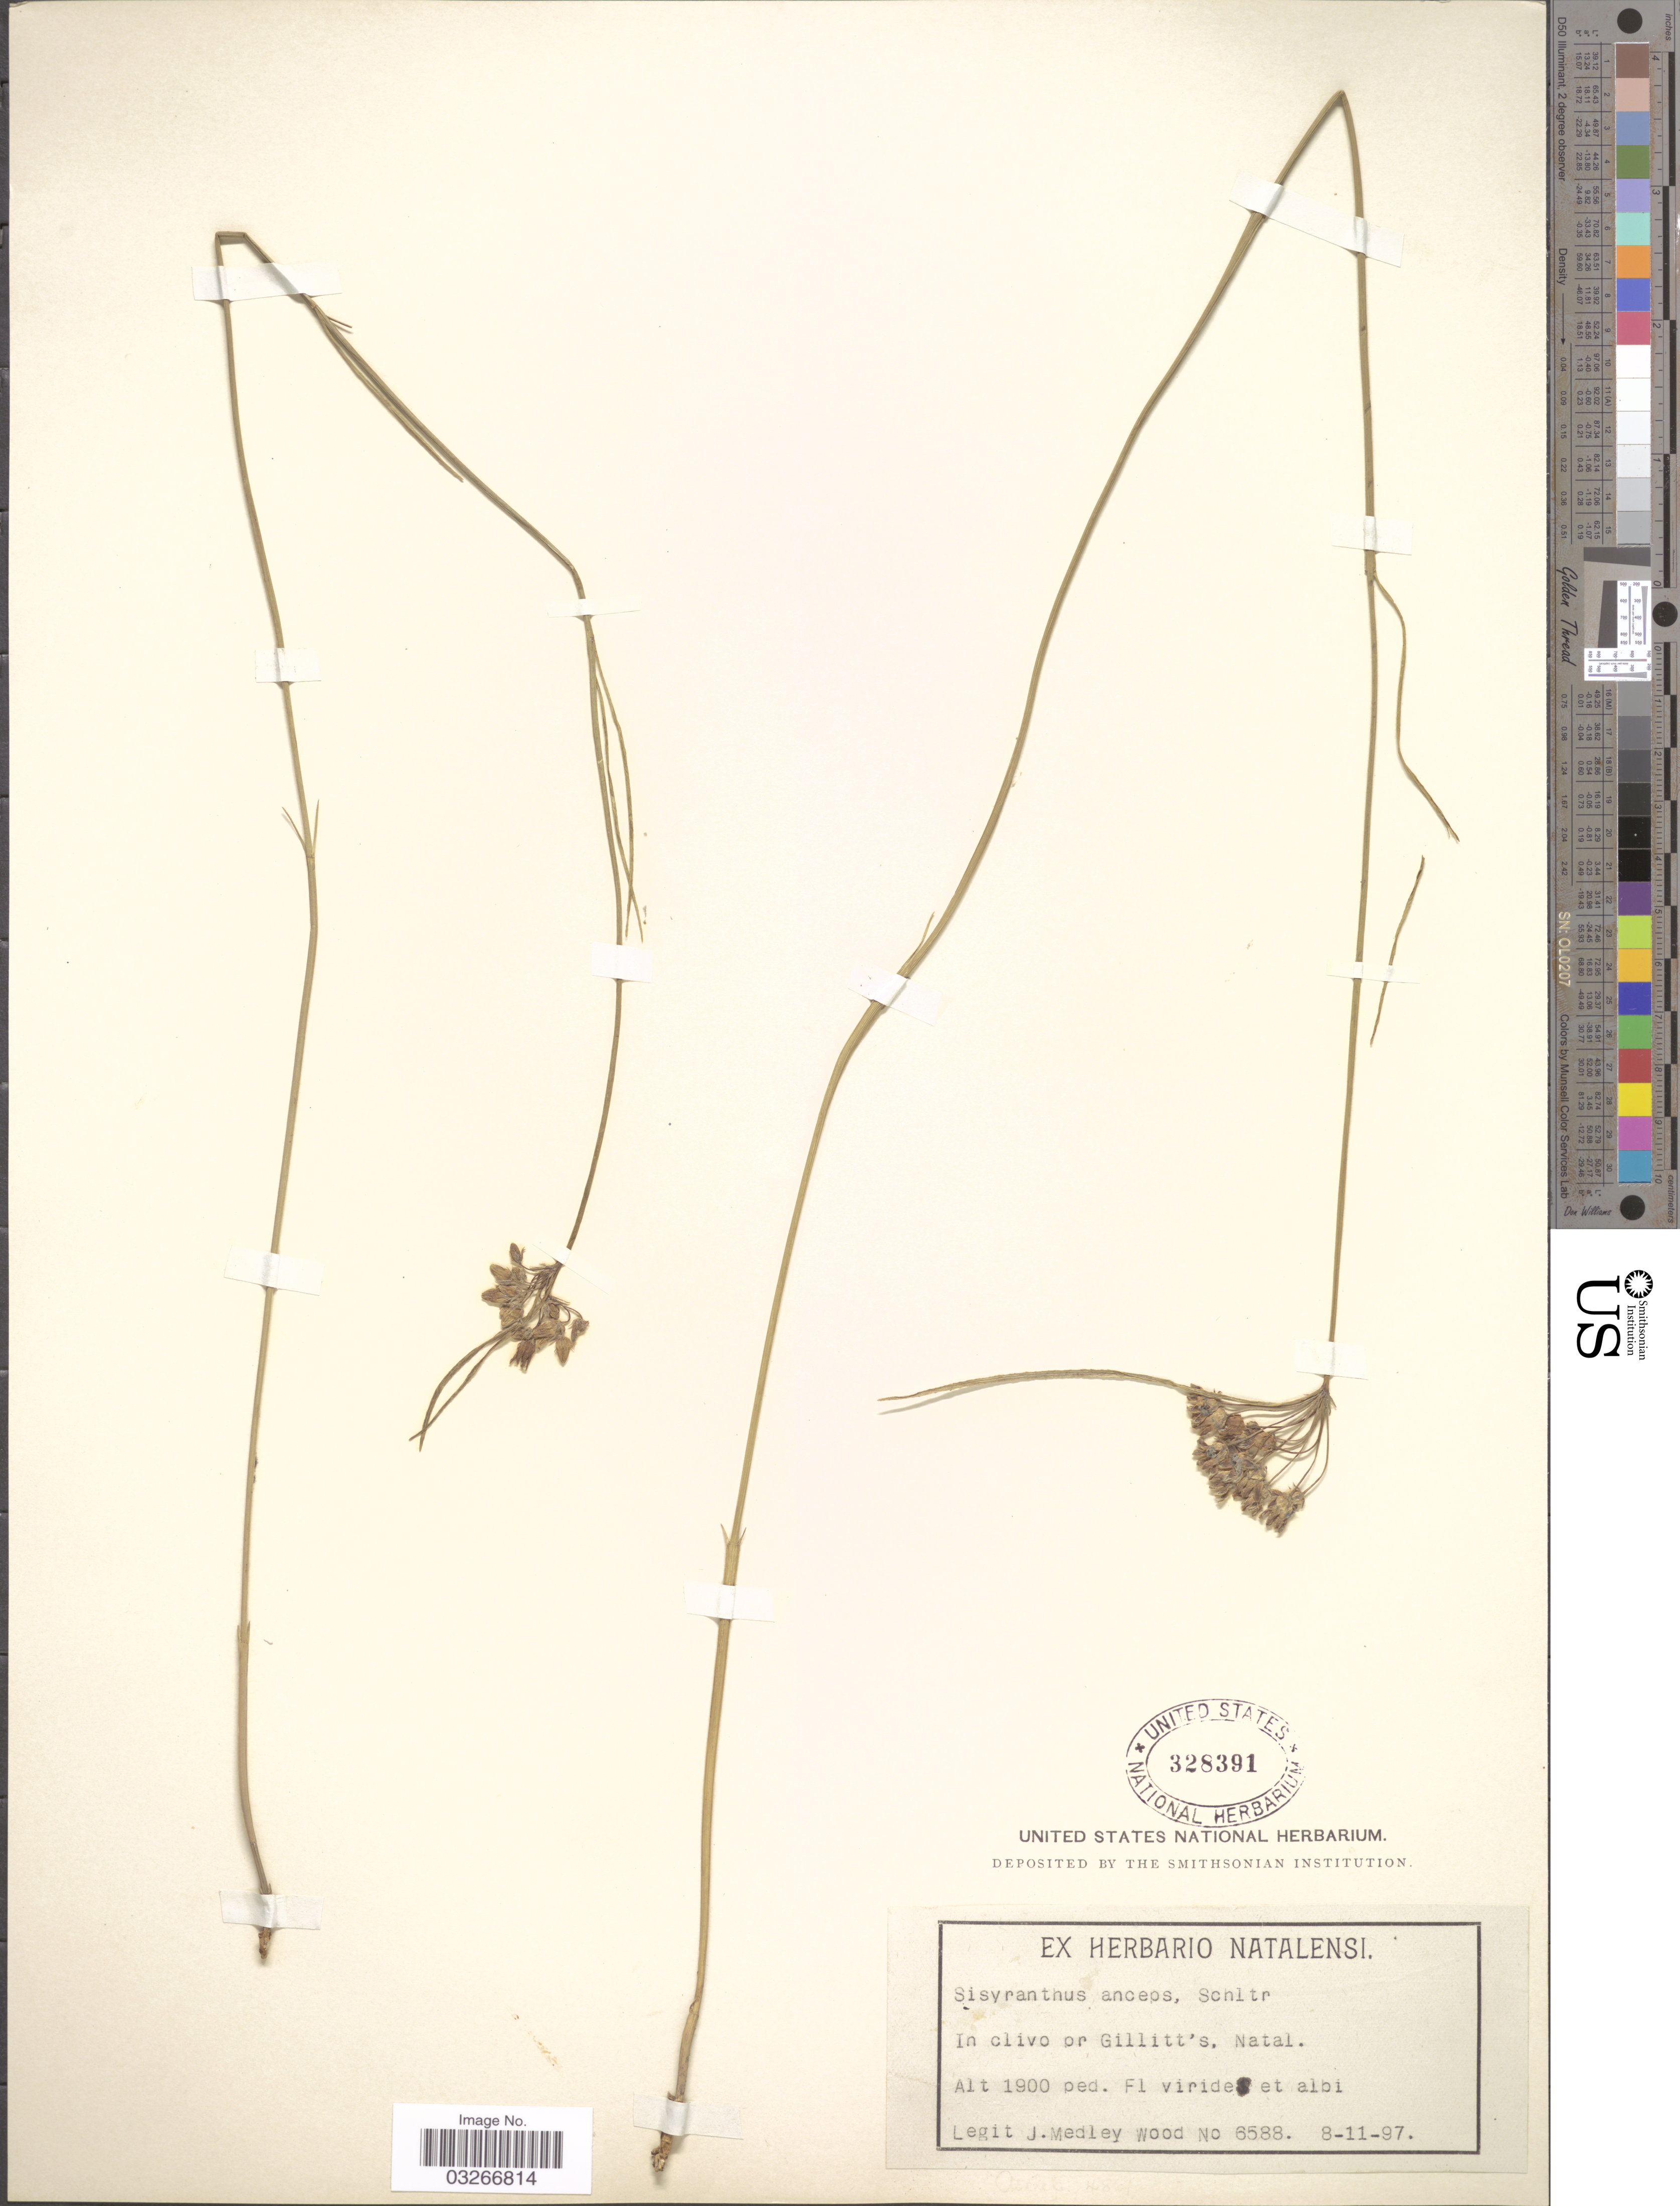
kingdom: Plantae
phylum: Tracheophyta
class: Magnoliopsida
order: Gentianales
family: Apocynaceae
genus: Sisyranthus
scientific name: Sisyranthus anceps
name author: Schltr.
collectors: J. Medley Wood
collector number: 6588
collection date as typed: Transcribed d/m/y: 8/11/97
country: South Africa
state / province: KwaZulu-Natal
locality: In clivo pr Gillitt's. Natal.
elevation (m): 579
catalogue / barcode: US 328391